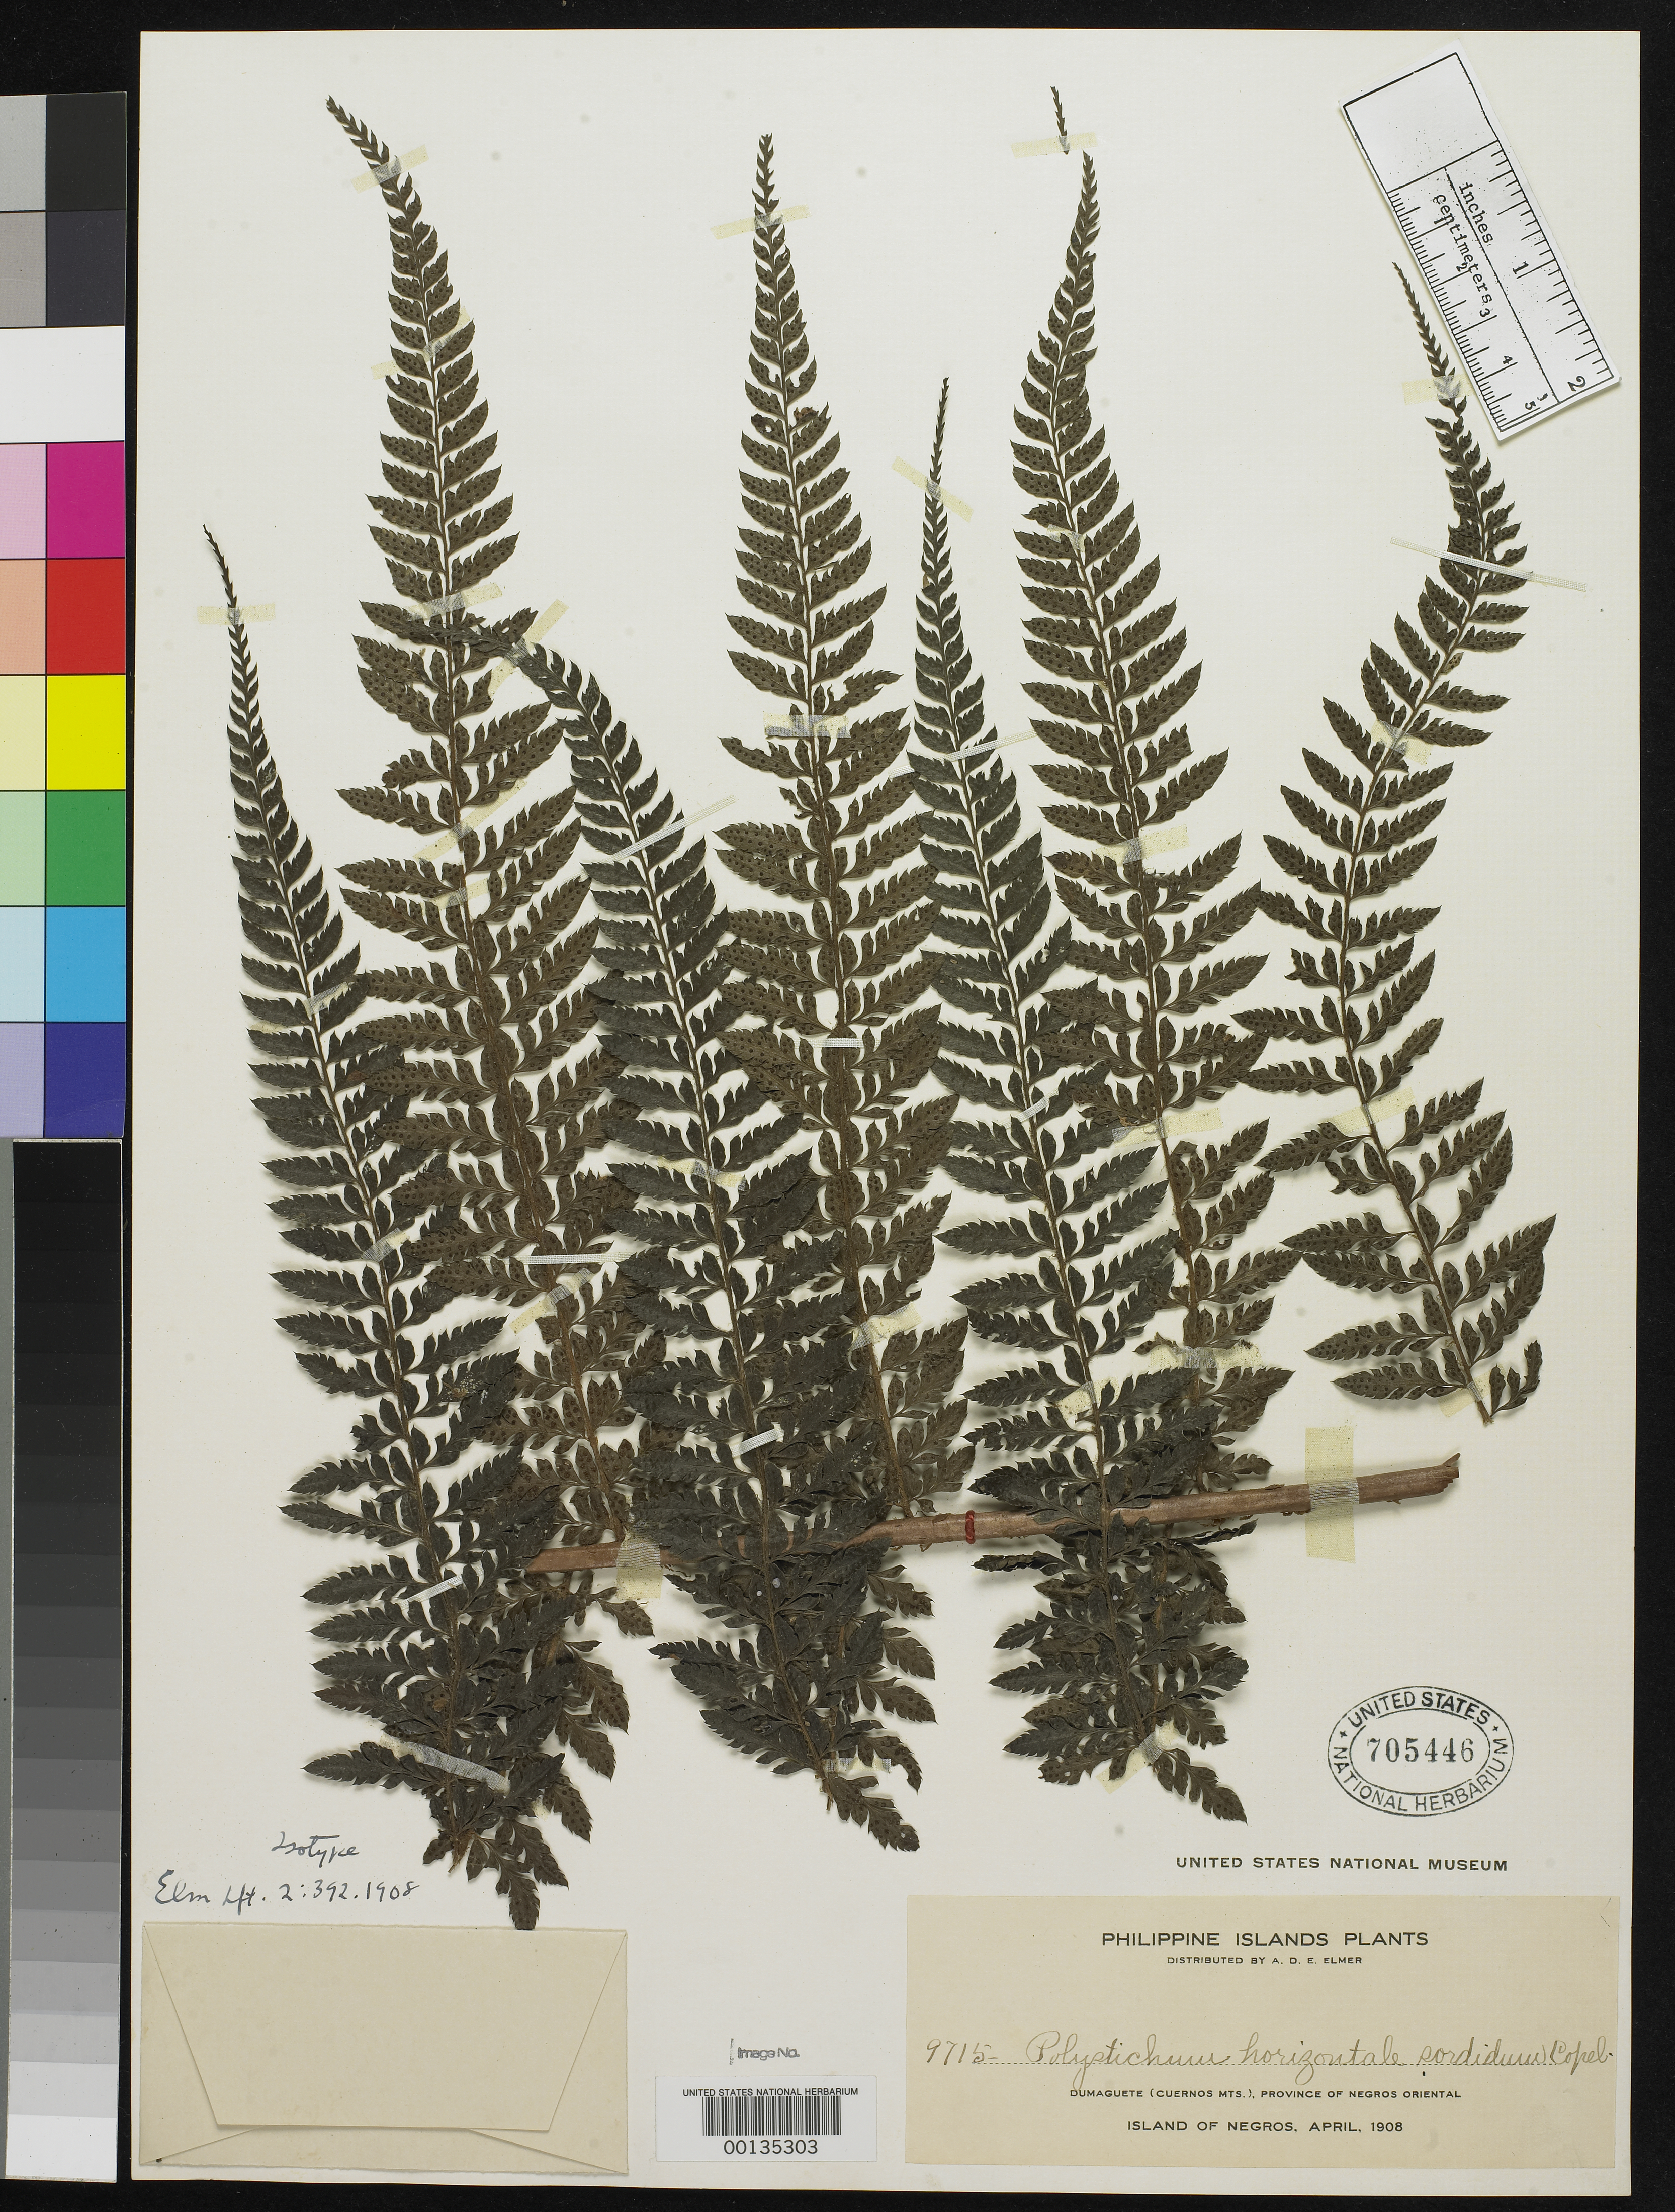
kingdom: Plantae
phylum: Tracheophyta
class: Polypodiopsida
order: Polypodiales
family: Dryopteridaceae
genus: Polystichum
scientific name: Polystichum horizontale var. sordidum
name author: Copel. in Elmer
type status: Isotype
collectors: A. D. E. Elmer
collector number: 9715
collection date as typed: Apr 1908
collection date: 1908-04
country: Philippines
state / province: Central Visayas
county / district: Negros Oriental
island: Negros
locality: Dumaguete, Cuernos Mountains.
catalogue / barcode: US 705446